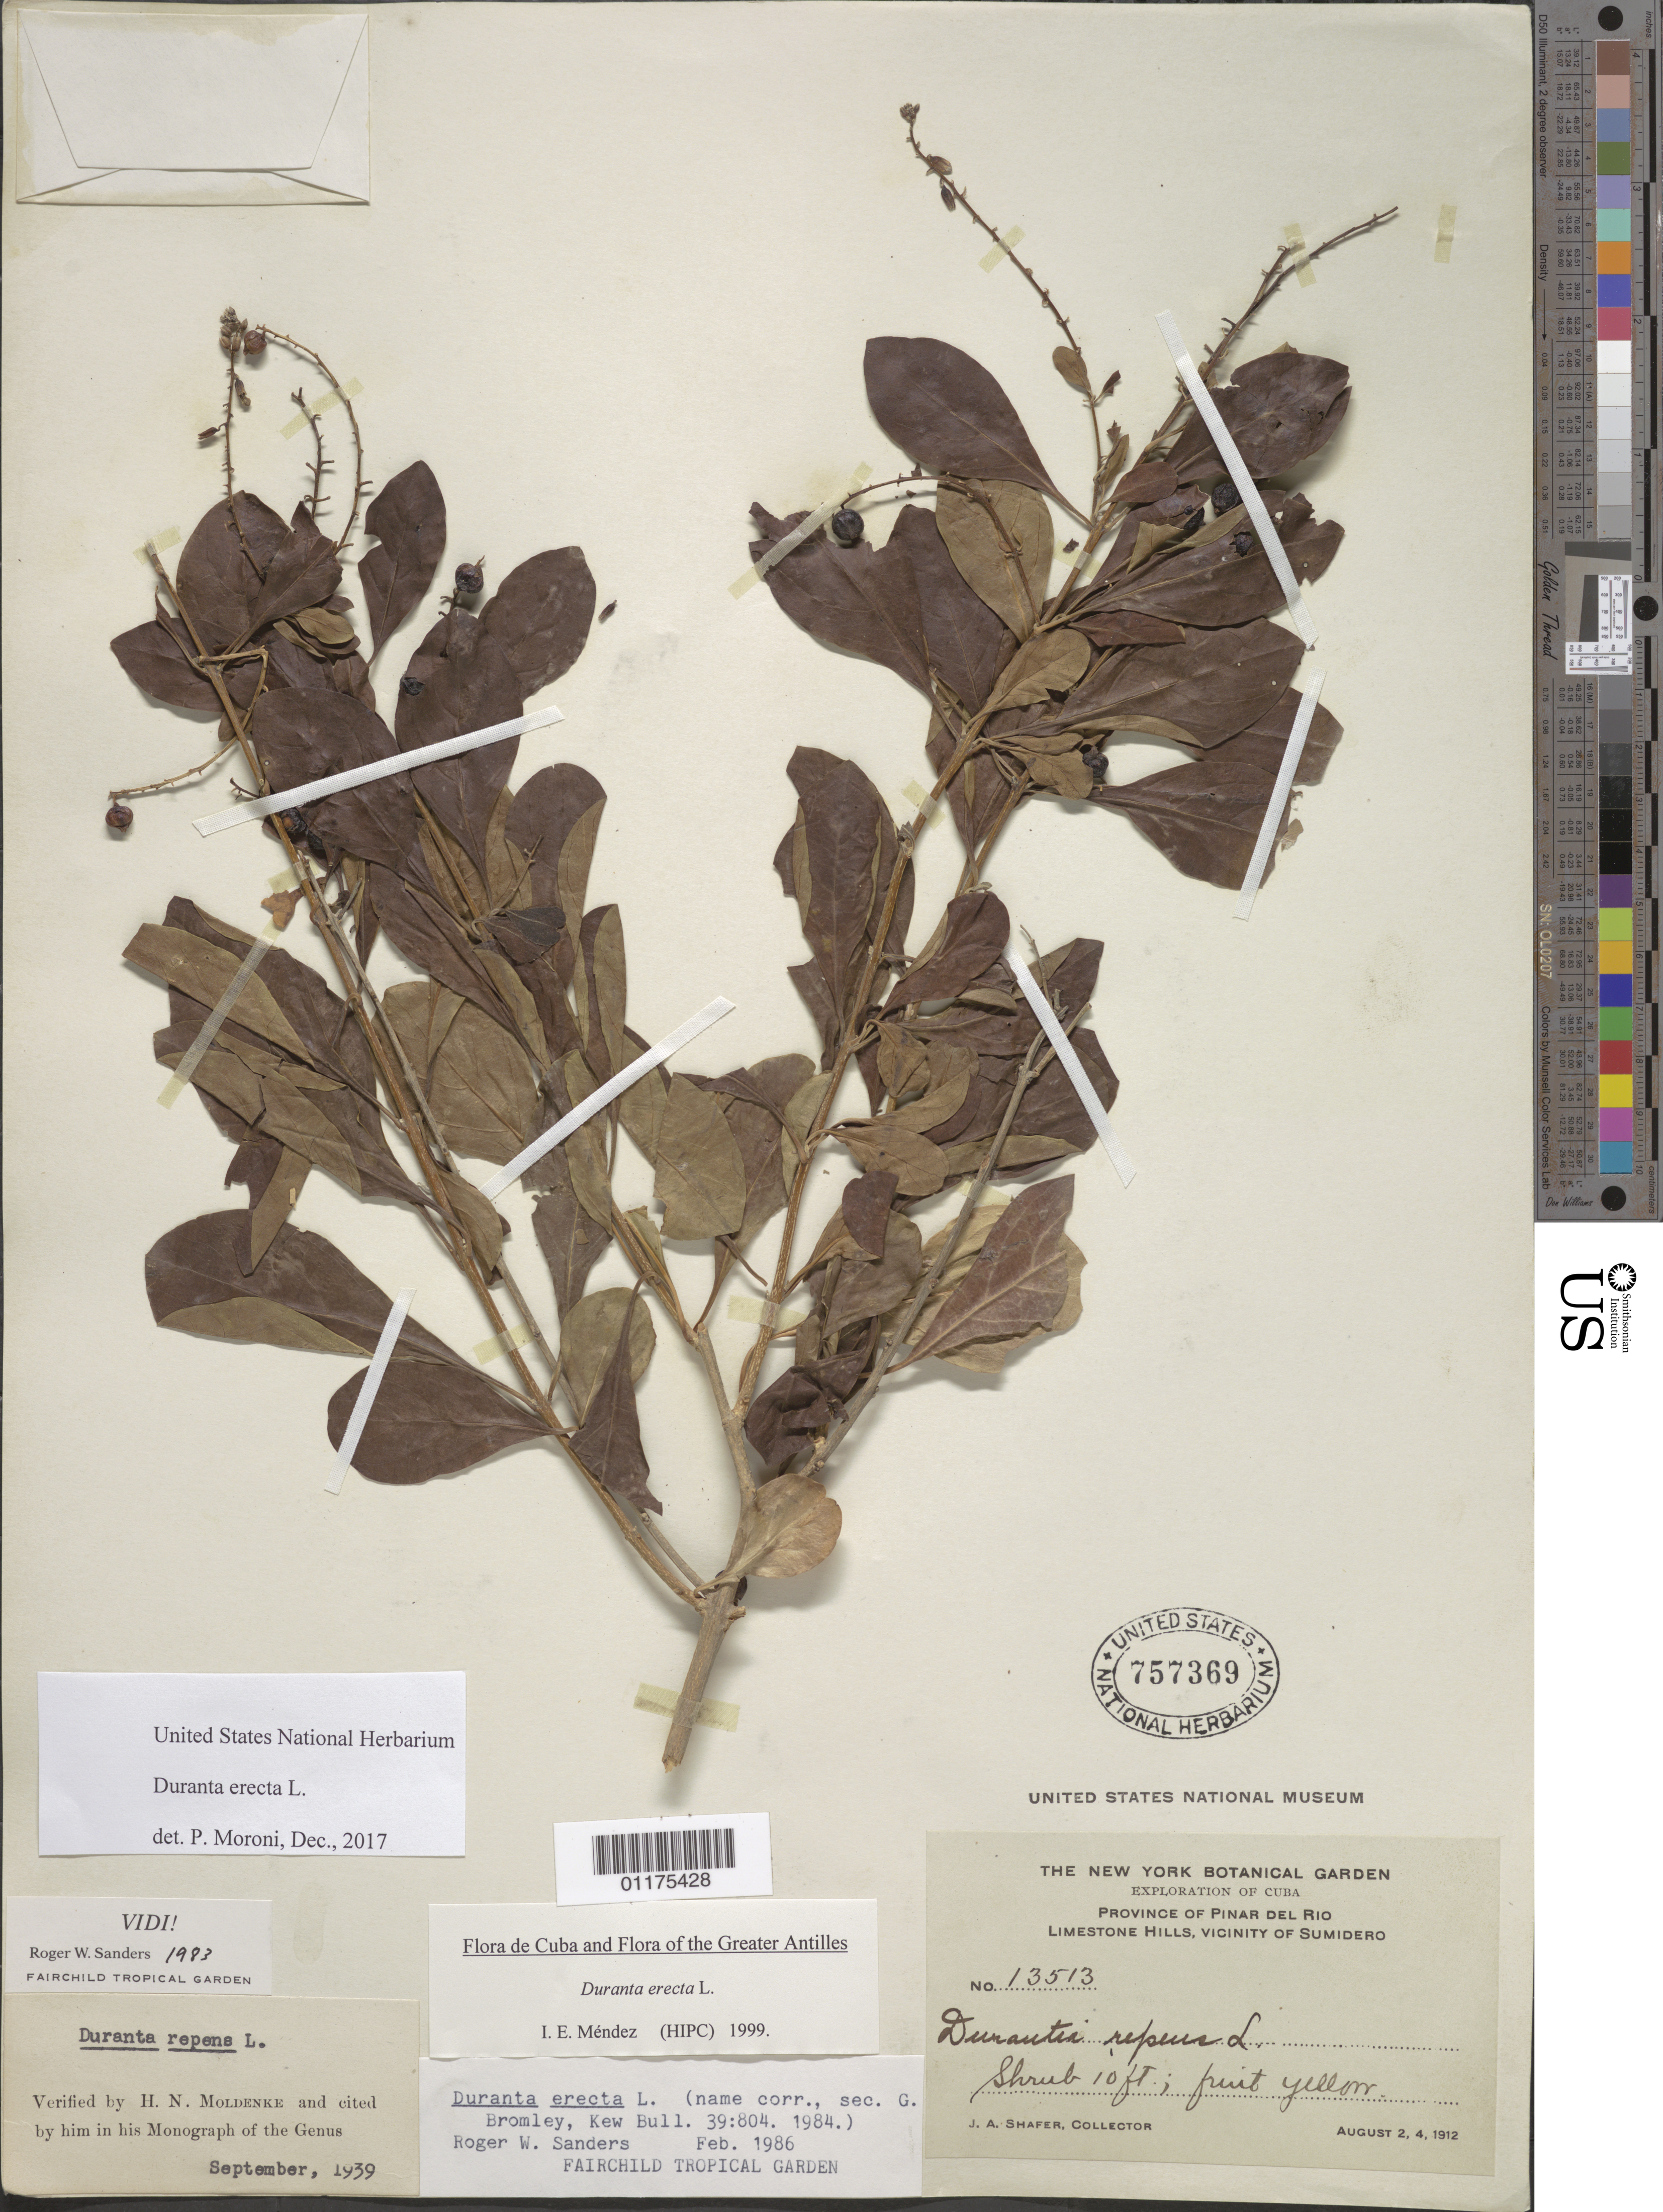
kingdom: Plantae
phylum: Tracheophyta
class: Magnoliopsida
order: Lamiales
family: Verbenaceae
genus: Duranta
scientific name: Duranta erecta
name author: L.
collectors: J. A. Shafer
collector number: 13513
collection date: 1912-08-02,1912-08-04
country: Cuba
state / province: Pinar del Rio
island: Cuba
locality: Vicinity of Sumidero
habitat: Limestone hills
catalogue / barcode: US 757369